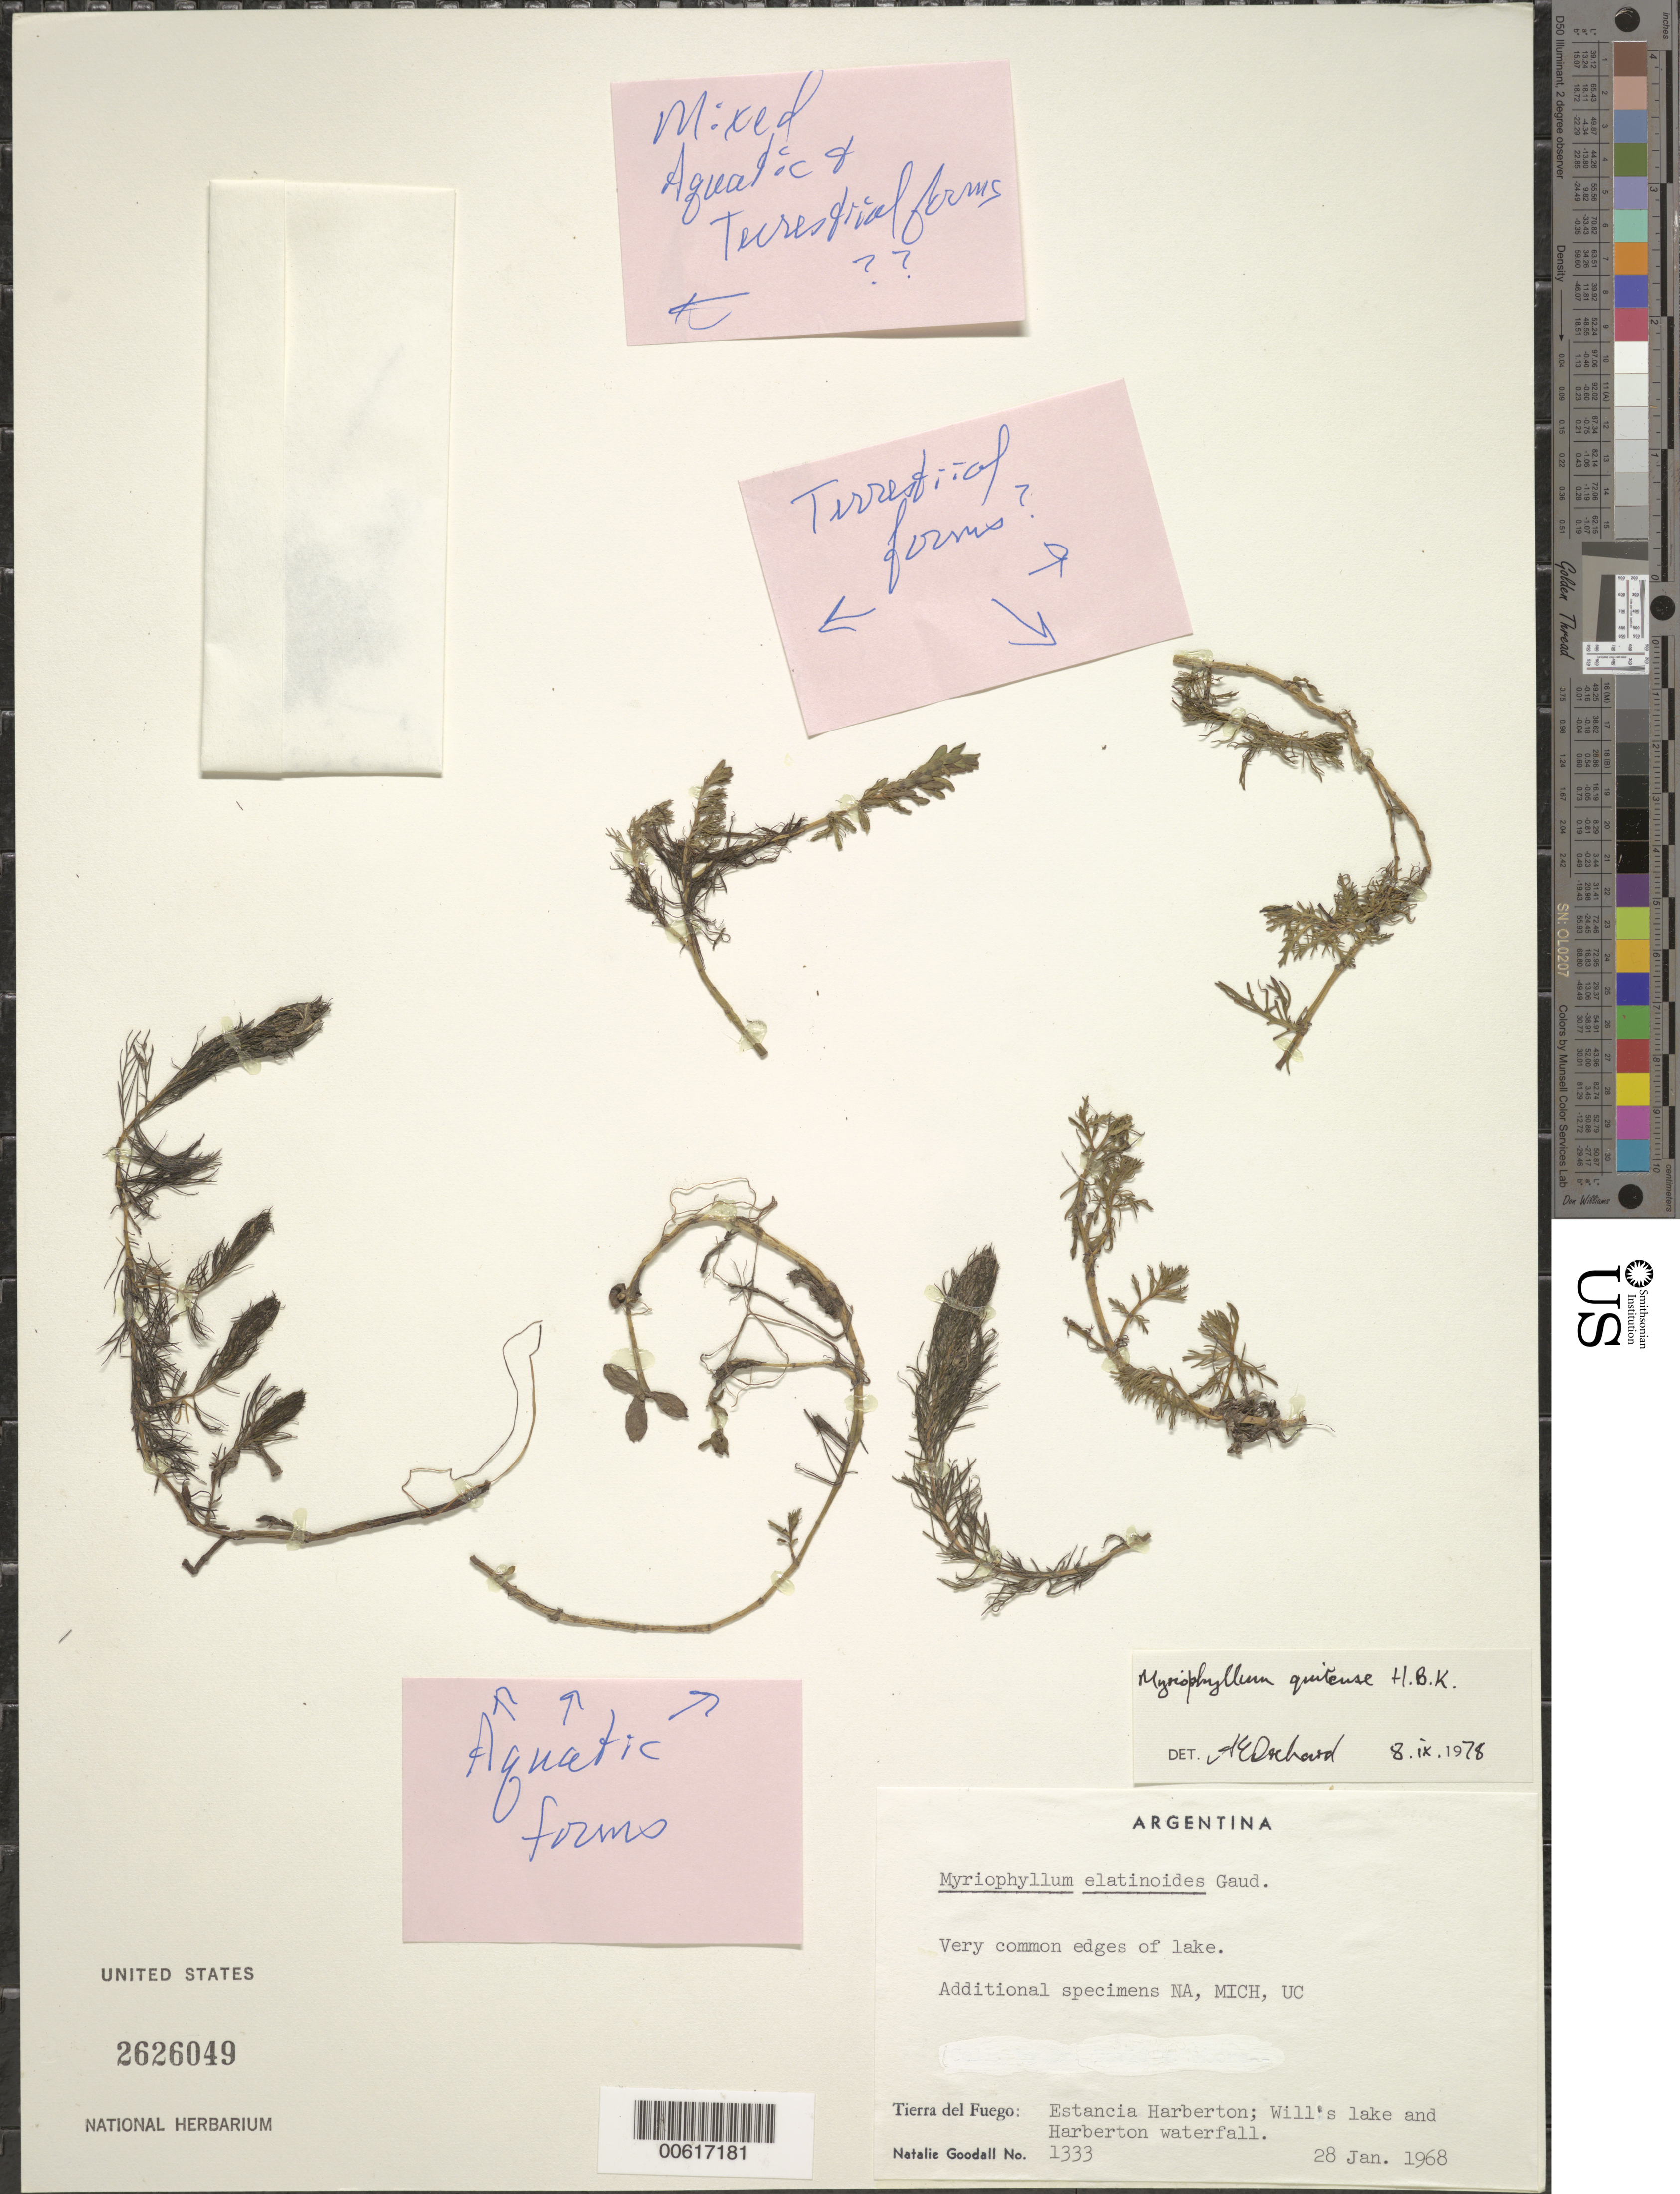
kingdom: Plantae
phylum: Tracheophyta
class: Magnoliopsida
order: Saxifragales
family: Haloragaceae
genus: Myriophyllum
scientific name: Myriophyllum quitense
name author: Kunth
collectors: N. Goodall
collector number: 1333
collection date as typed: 28 Jan 1968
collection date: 1968-01-28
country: Argentina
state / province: Tierra del Fuego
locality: Estancia Harberton, cliffS of Lashifashaj River.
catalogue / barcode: US 2626049